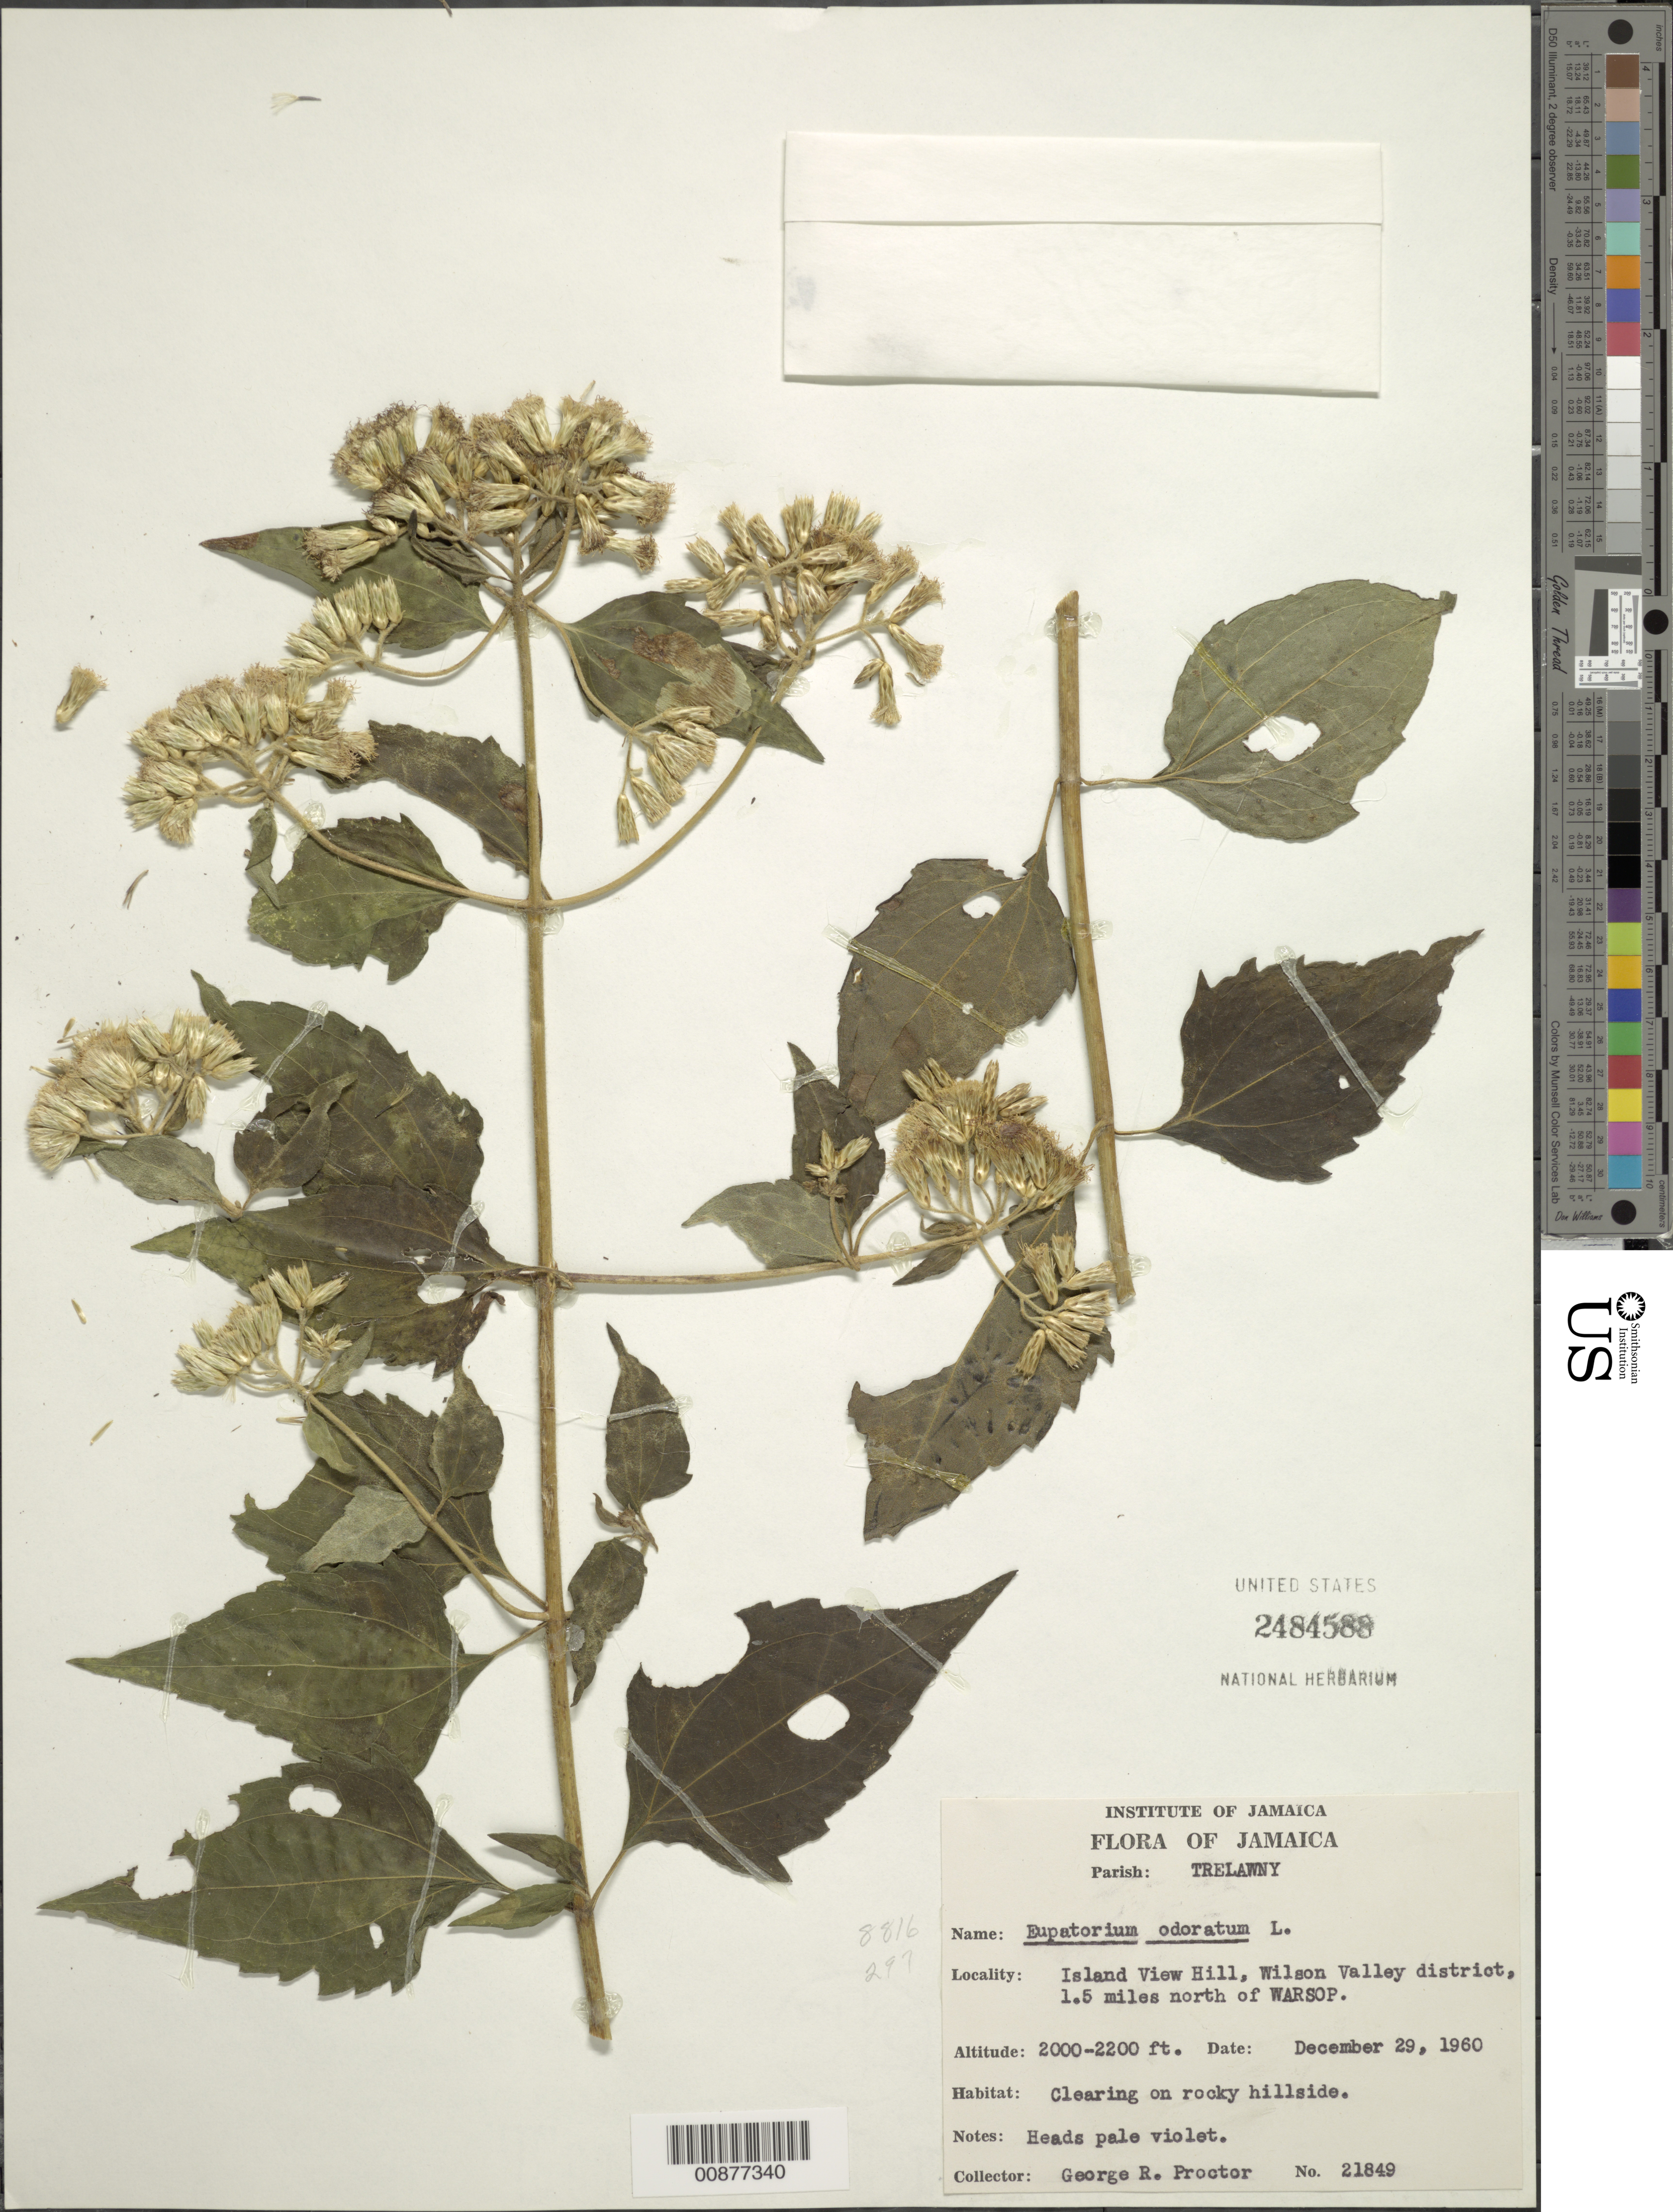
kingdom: Plantae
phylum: Tracheophyta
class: Magnoliopsida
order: Asterales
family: Asteraceae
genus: Chromolaena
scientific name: Chromolaena odorata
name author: (L.) R.M. King & H. Rob.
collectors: G. R. Proctor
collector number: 21849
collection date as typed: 29 Dec 1960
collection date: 1960-12-29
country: Jamaica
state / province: Trelawny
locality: Island View Hill, Wilson Valley District, 1.5. Miles north of WARSOP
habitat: Clearing on rocky hillside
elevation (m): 610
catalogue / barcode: US 2484588